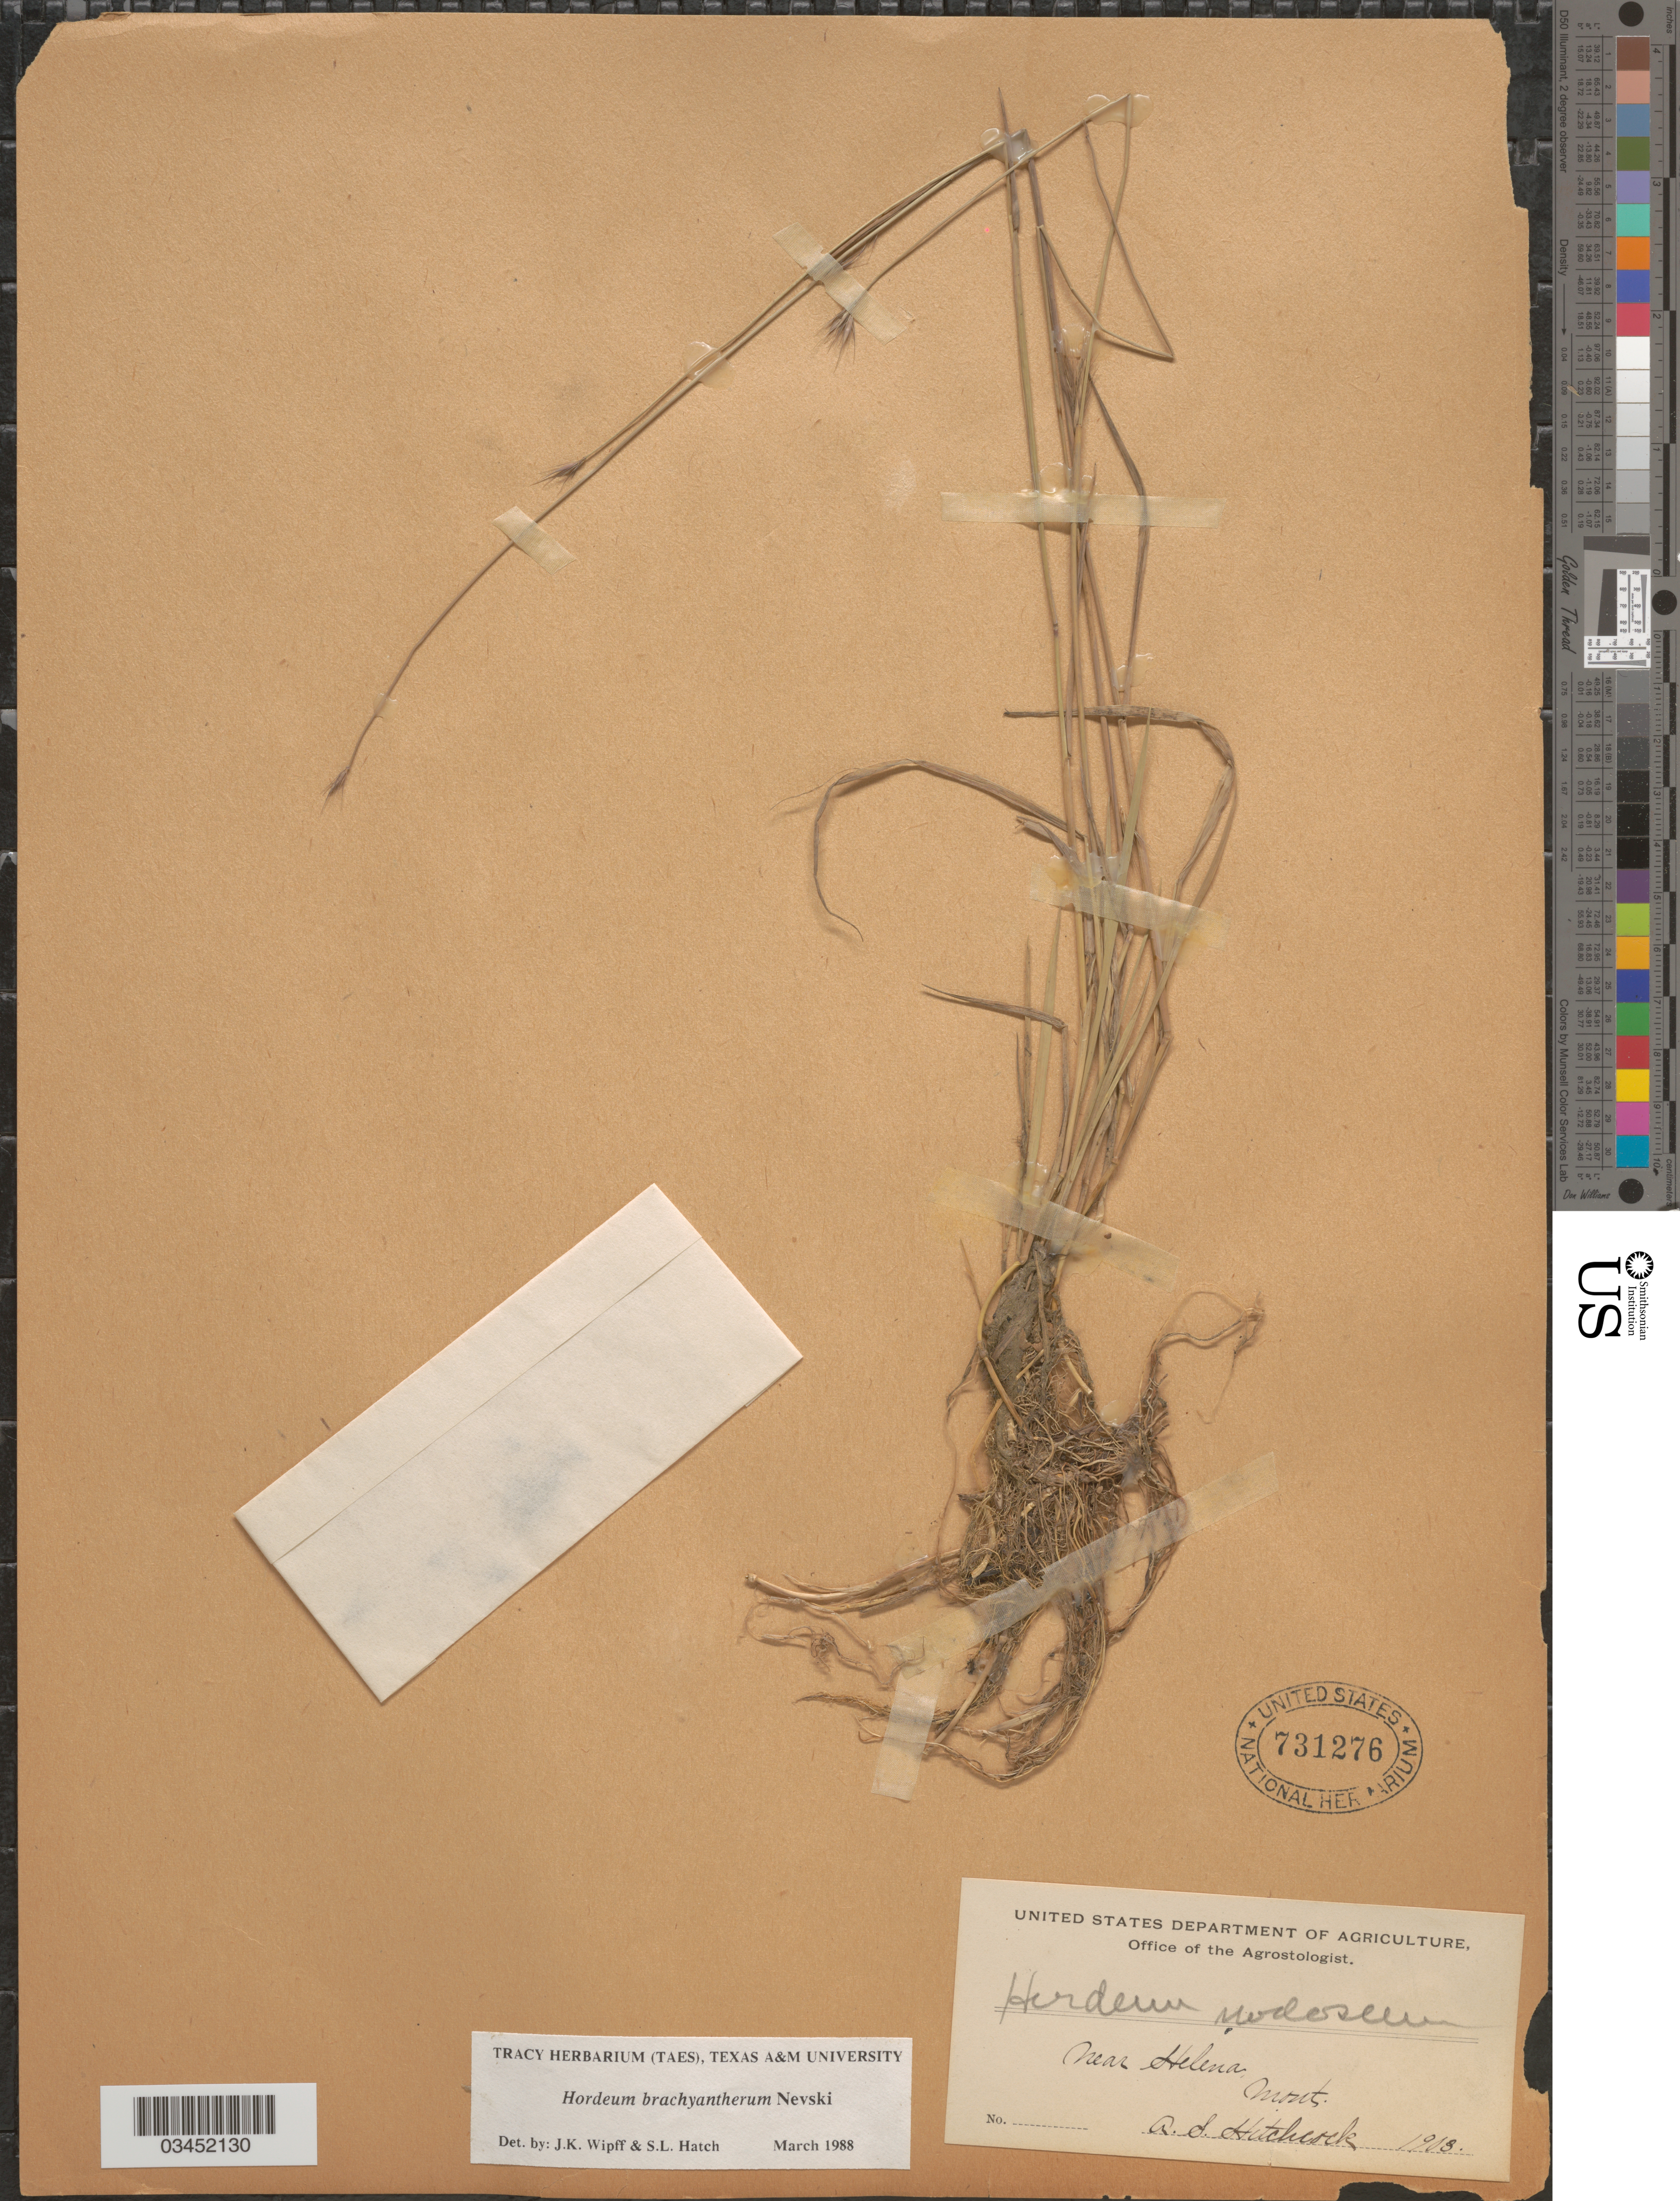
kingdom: Plantae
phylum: Tracheophyta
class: Liliopsida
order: Poales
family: Poaceae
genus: Hordeum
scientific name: Hordeum brachyantherum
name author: Nevski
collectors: A. S. Hitchcock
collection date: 1903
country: United States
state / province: Montana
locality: Near Helena.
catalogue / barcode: US 731276